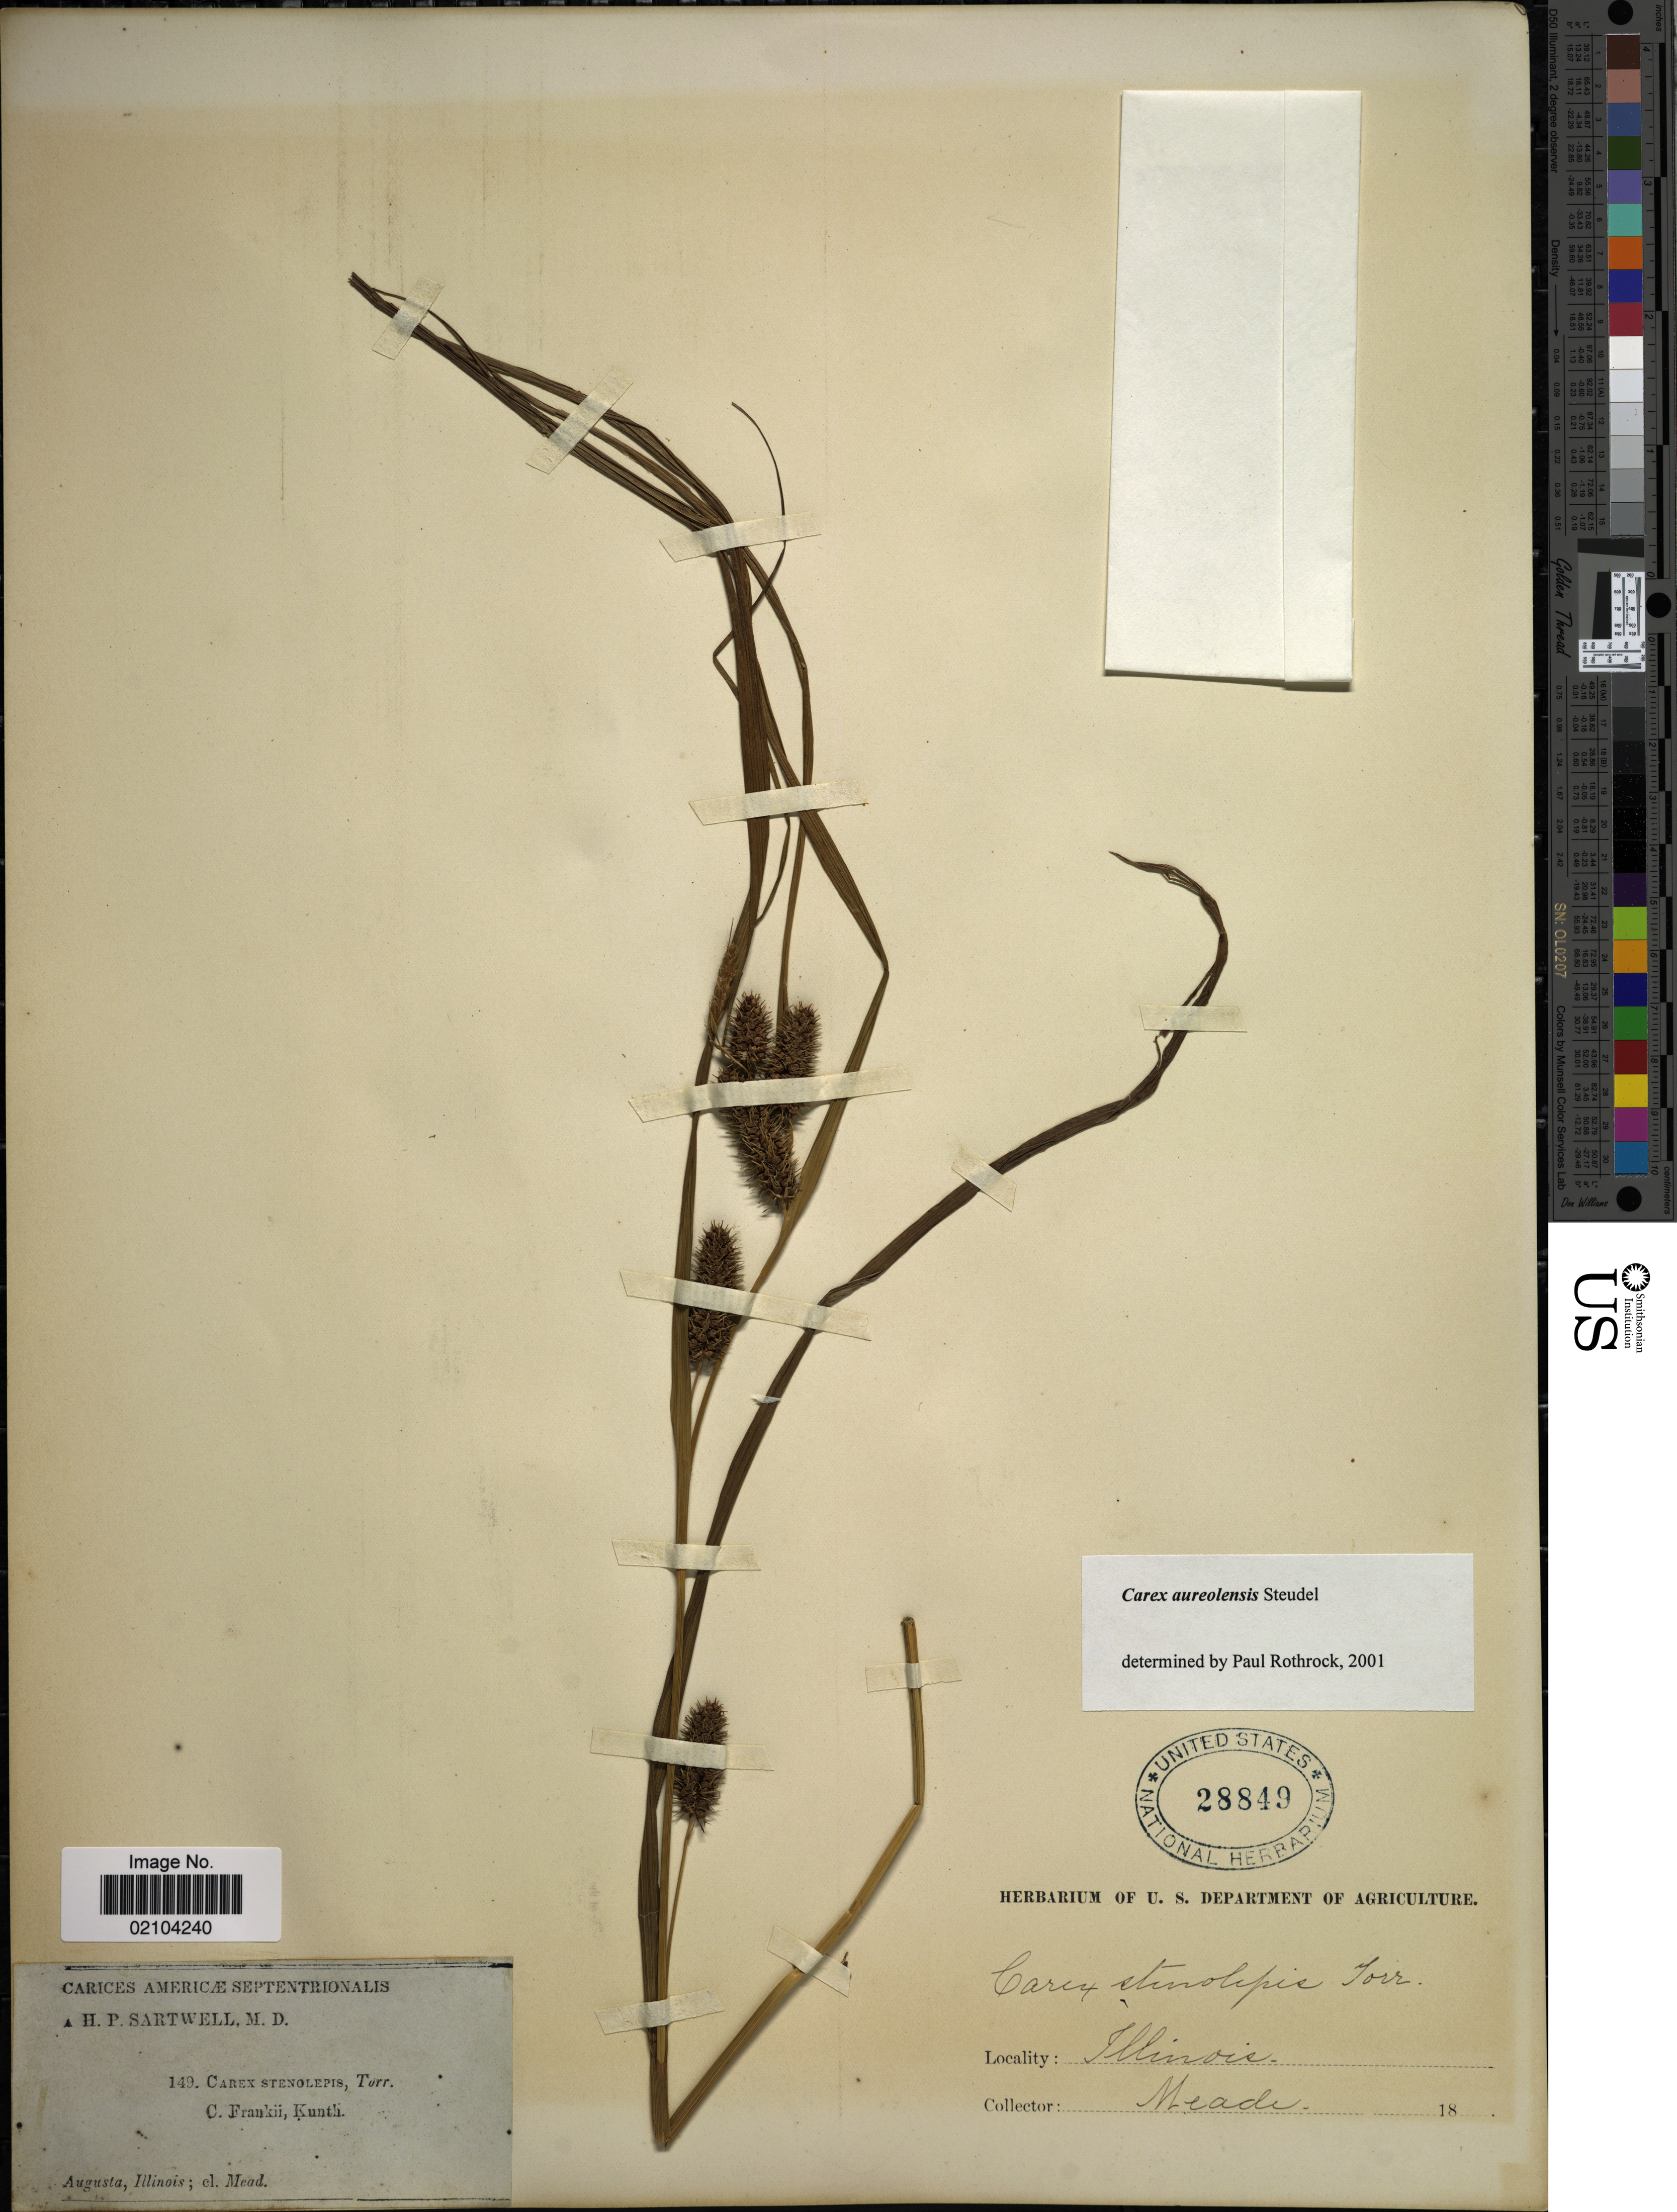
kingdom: Plantae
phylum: Tracheophyta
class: Liliopsida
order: Poales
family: Cyperaceae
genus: Carex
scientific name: Carex aureolensis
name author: Steud.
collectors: -. Mead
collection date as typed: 18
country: United States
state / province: Illinois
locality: Augusta, Illinois.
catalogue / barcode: US 28849